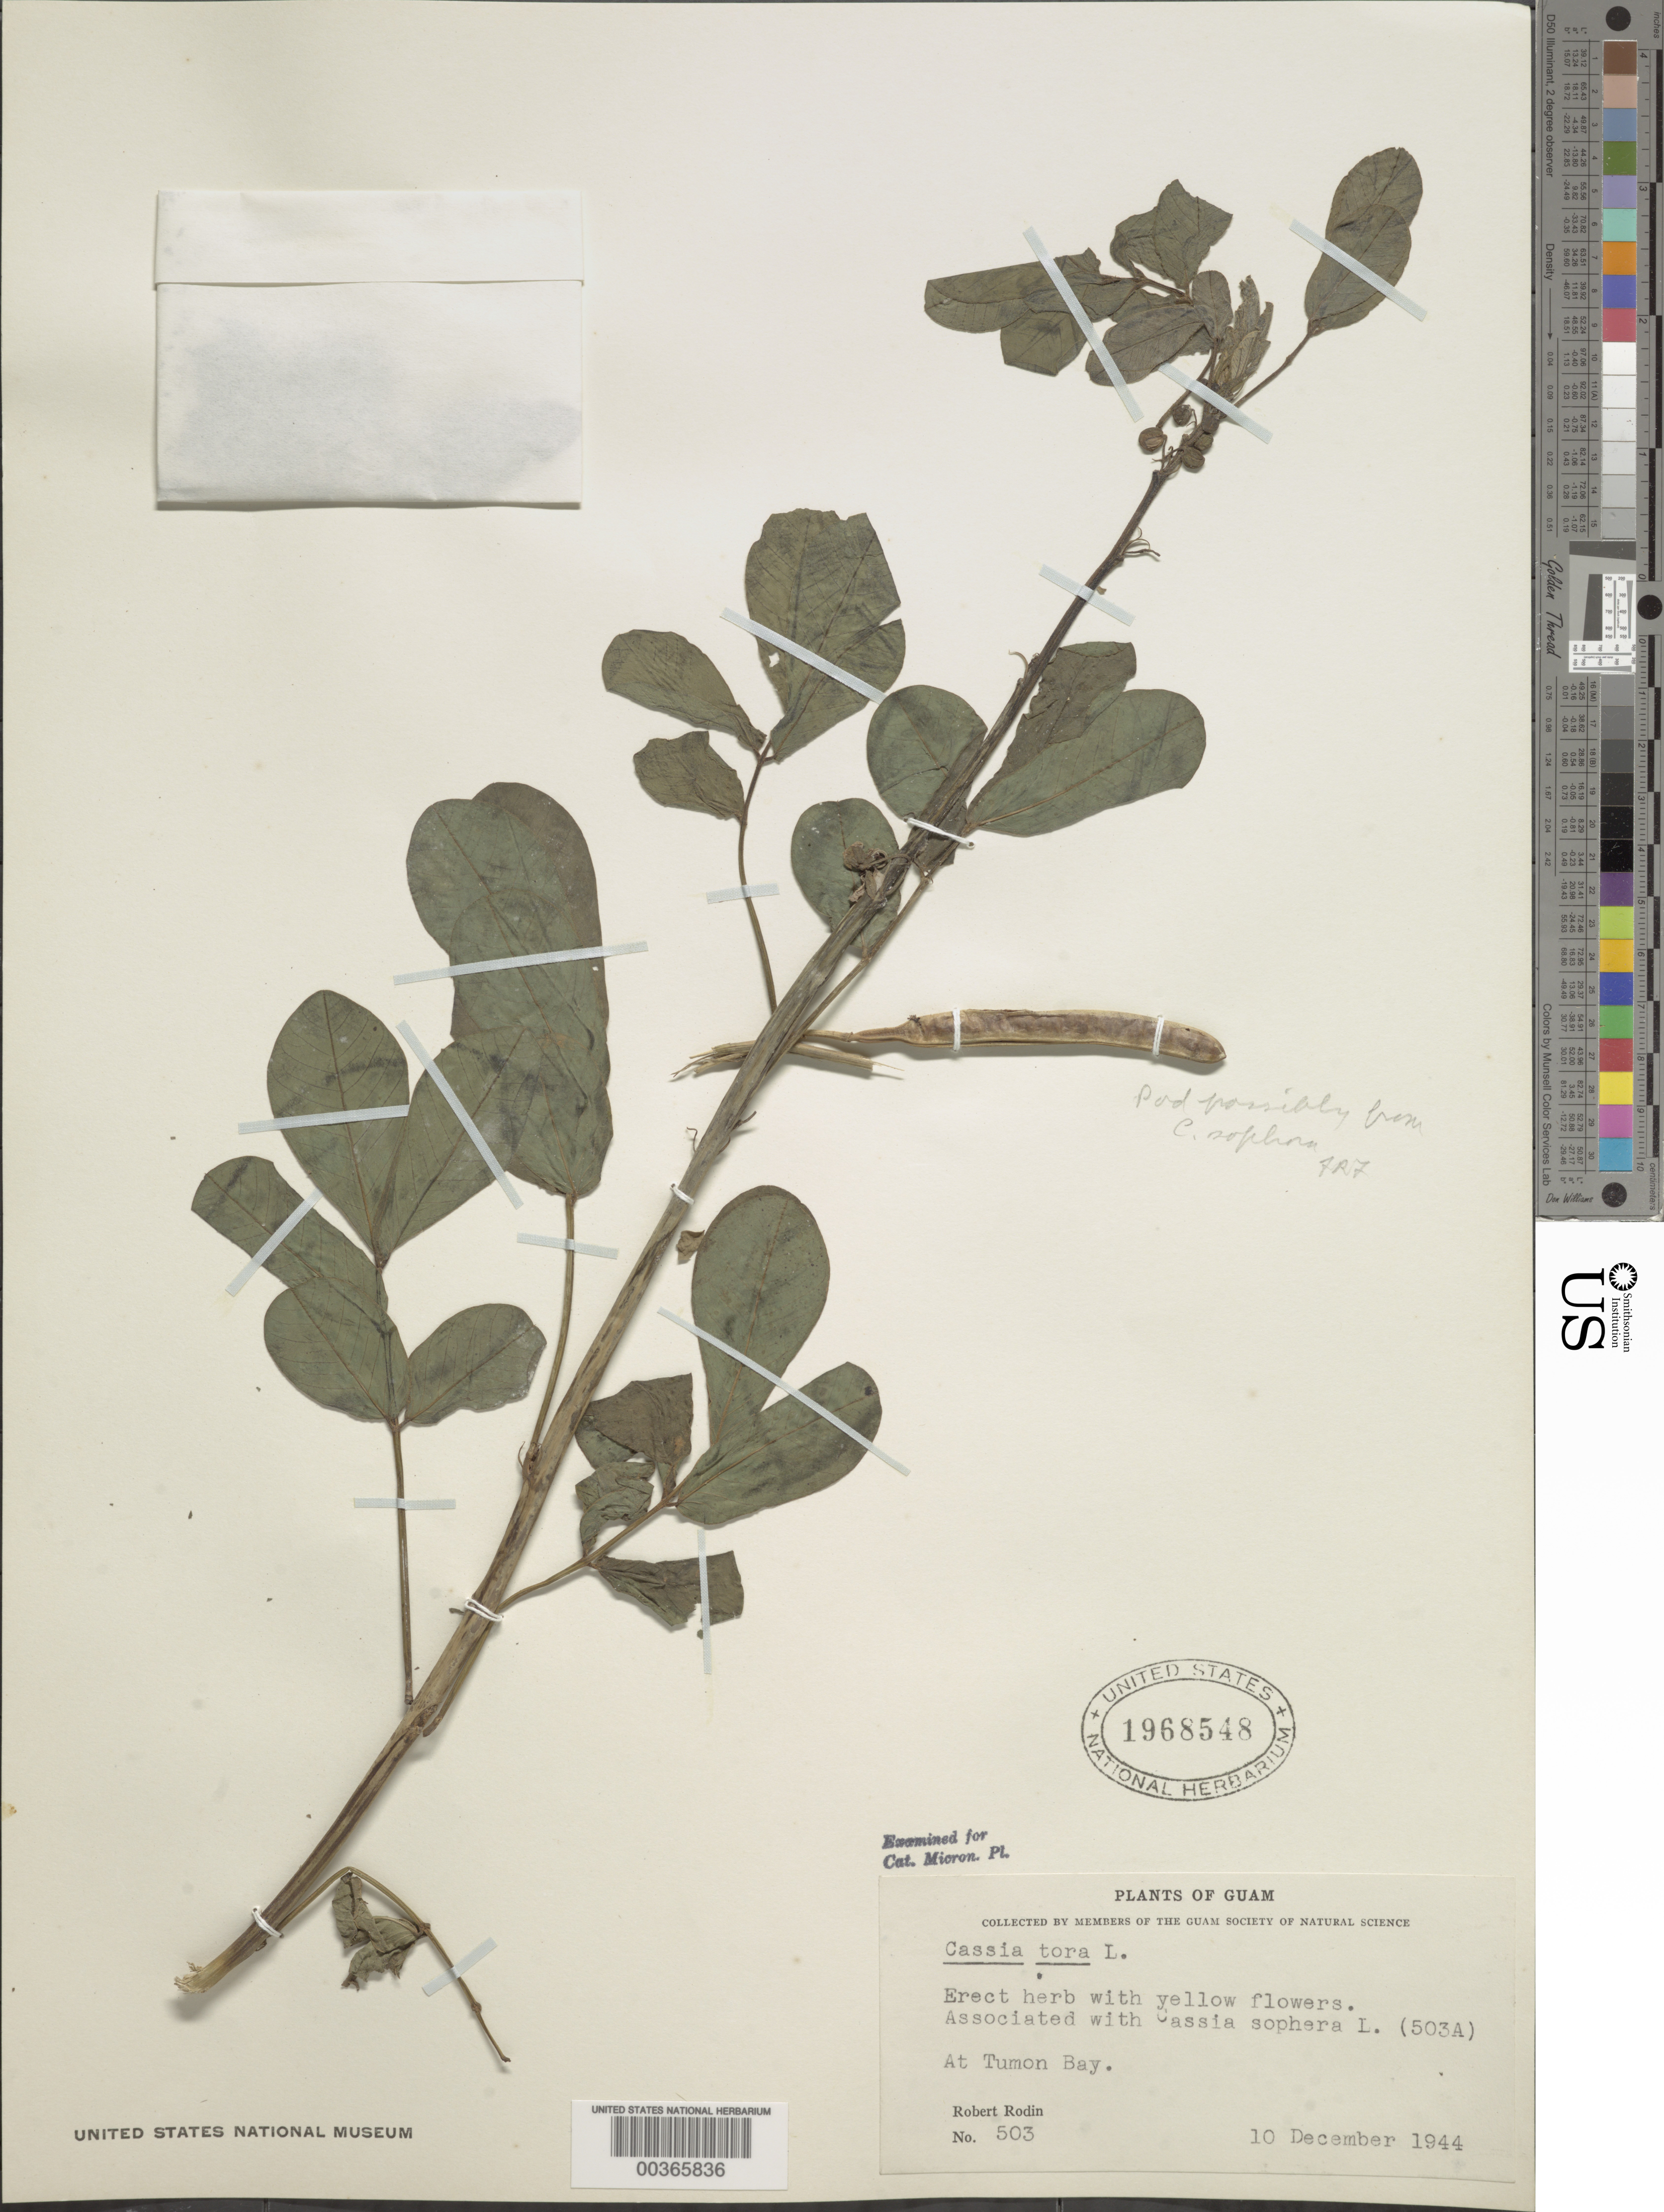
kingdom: Plantae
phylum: Tracheophyta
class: Magnoliopsida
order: Fabales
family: Fabaceae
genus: Senna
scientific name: Senna tora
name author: (L.) Roxb.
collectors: R. J. Rodin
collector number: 503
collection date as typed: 10 Dec 1944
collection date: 1944-12-10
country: Guam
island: Guam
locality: At tumon bay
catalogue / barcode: US 1968548